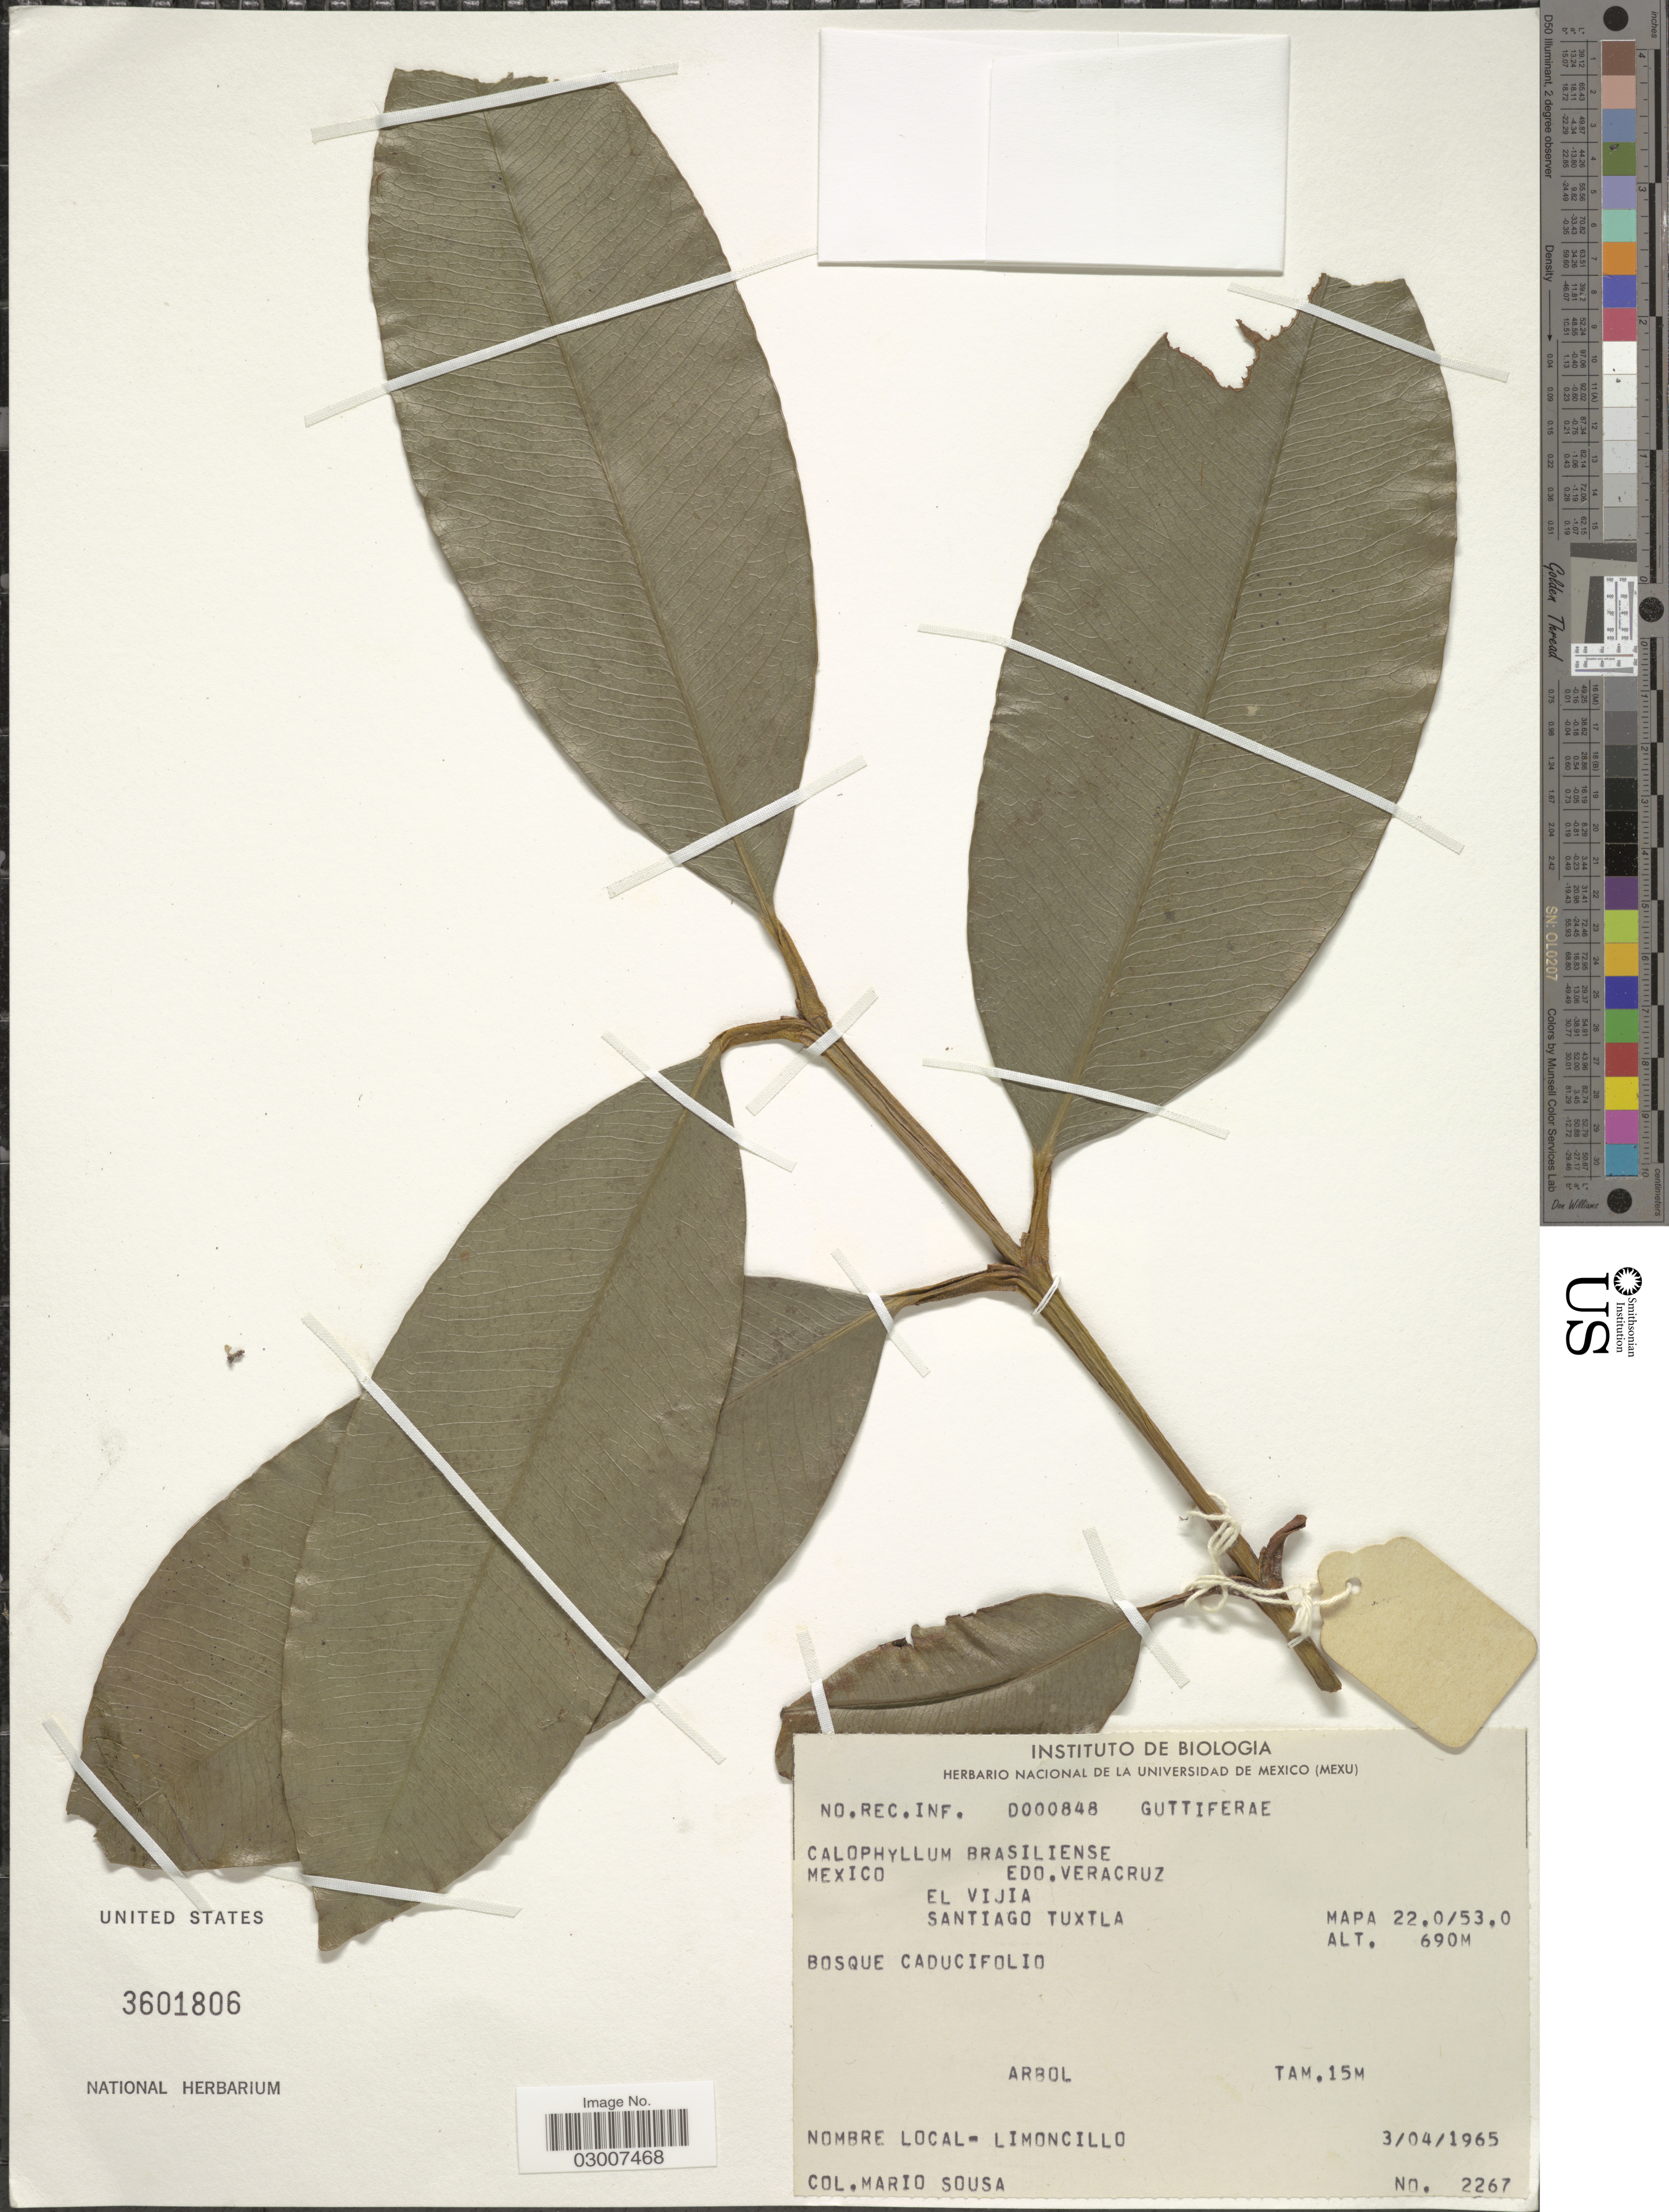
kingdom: Plantae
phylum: Tracheophyta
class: Magnoliopsida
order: Malpighiales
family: Calophyllaceae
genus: Calophyllum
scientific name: Calophyllum brasiliense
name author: Cambess.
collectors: M. Sousa S.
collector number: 2267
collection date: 1965-04-03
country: Mexico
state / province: Veracruz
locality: Edo. Veracruz. El Vijia. Santiago Tuxtla. Mapa 22.0/53.0.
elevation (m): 690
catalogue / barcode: US 3601806